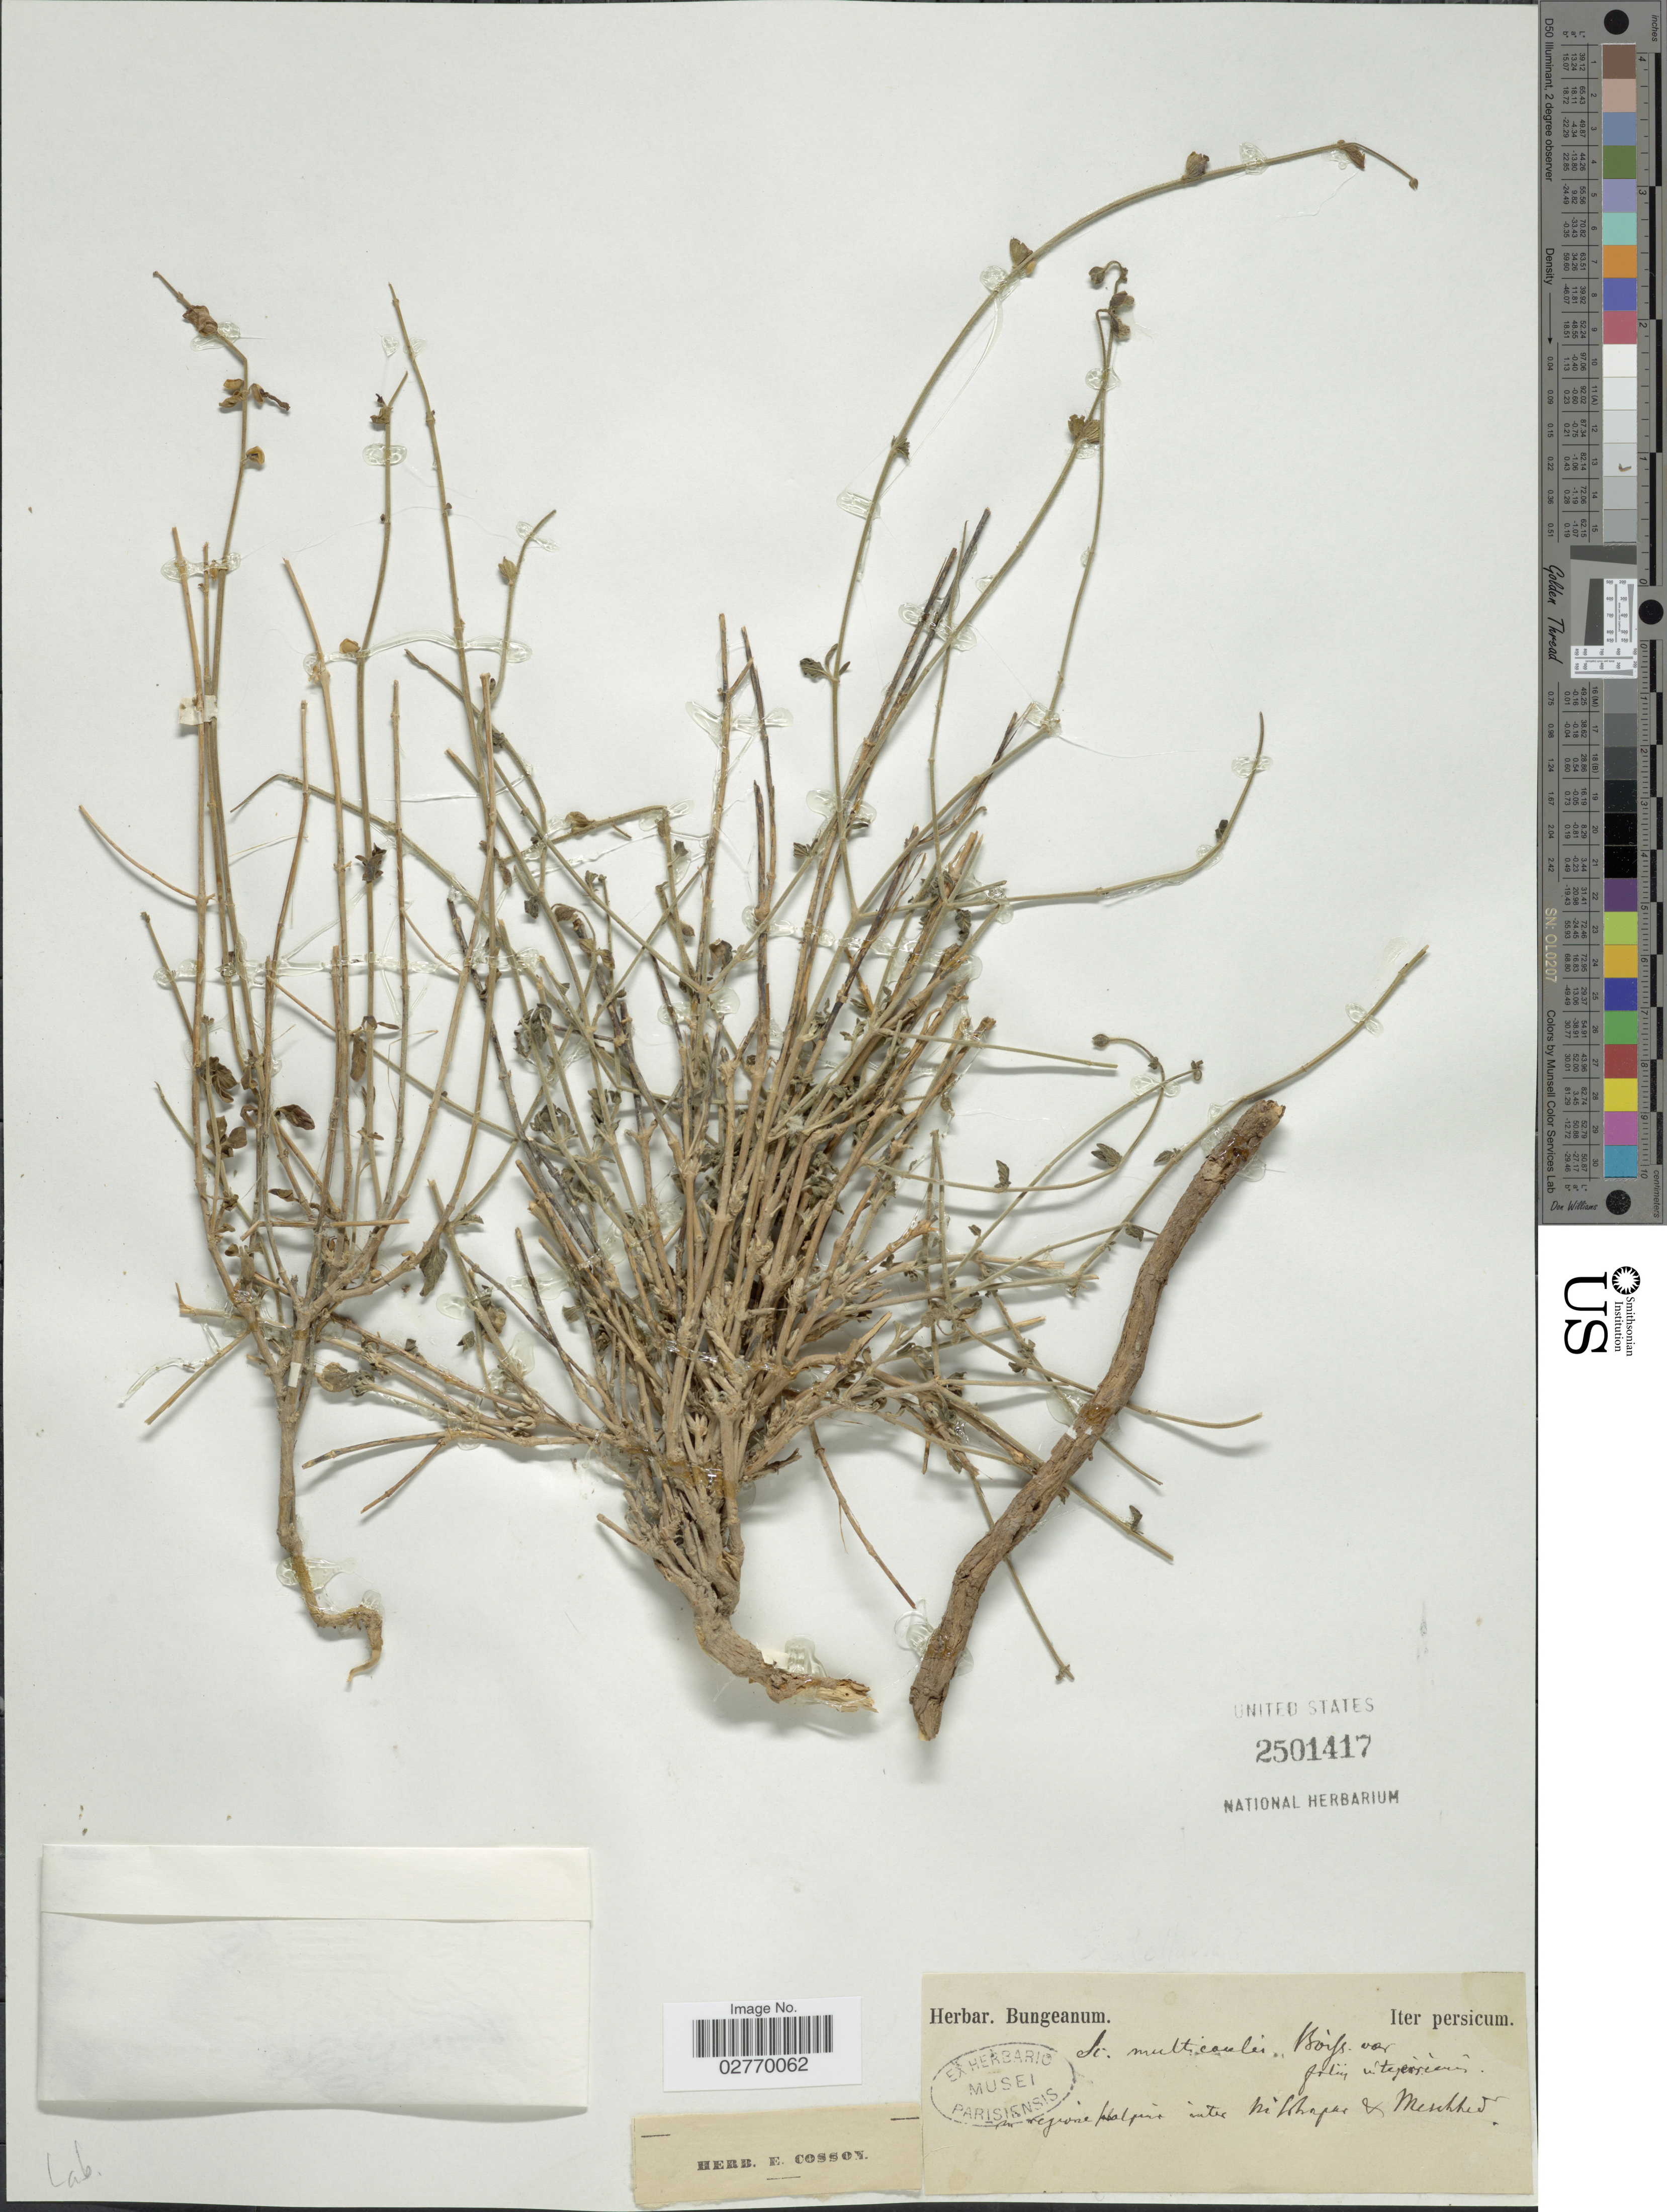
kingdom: Plantae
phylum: Tracheophyta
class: Magnoliopsida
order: Lamiales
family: Lamiaceae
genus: Scutellaria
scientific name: Scutellaria multicaulis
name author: Boiss.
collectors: ex herb. Bungeanum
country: Iran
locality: Iter Persicum, in regione malpaur [interpreted] inter Nilhapar [interpreted] & Menhked [interpreted].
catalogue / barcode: US 2501417